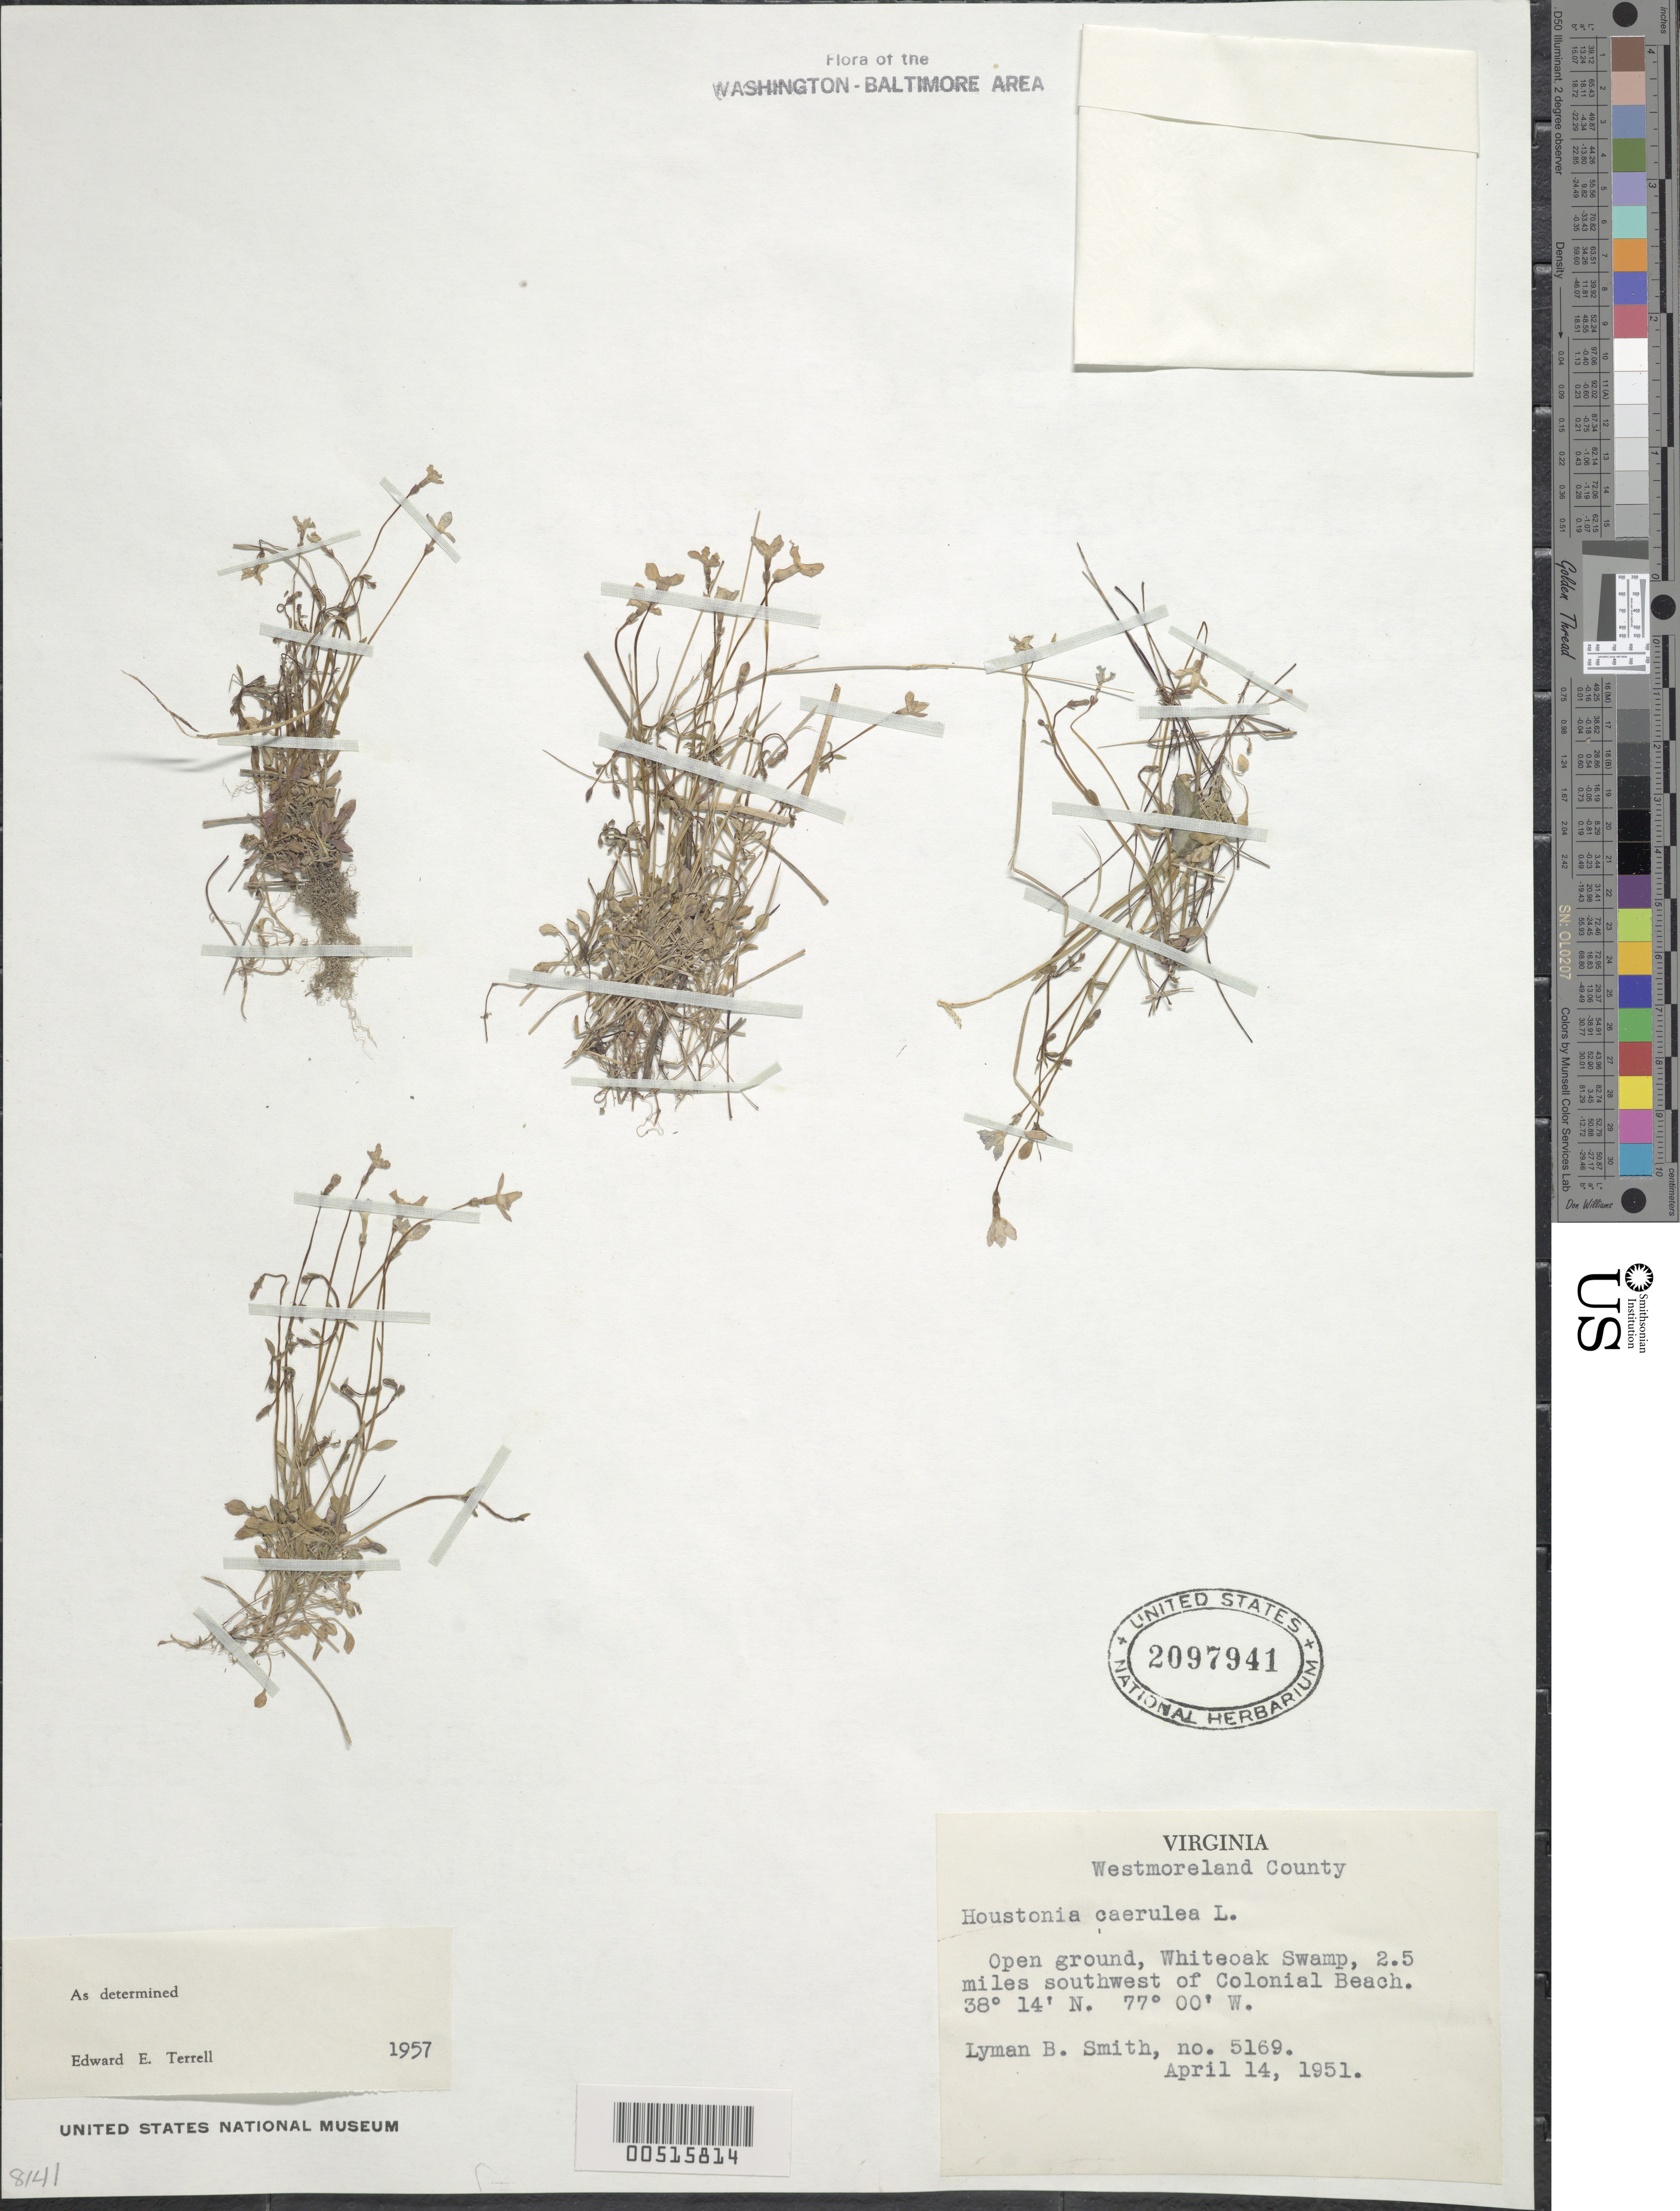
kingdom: Plantae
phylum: Tracheophyta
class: Magnoliopsida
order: Gentianales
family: Rubiaceae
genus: Houstonia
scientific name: Houstonia caerulea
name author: L.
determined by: Terrell, E. E.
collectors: L. Smith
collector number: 5169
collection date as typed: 14 Apr 1951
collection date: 1951-04-14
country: United States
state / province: Virginia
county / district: Westmoreland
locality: Whiteoak swamp, 2.5 SW of Colonial Beach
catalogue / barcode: US 2097941